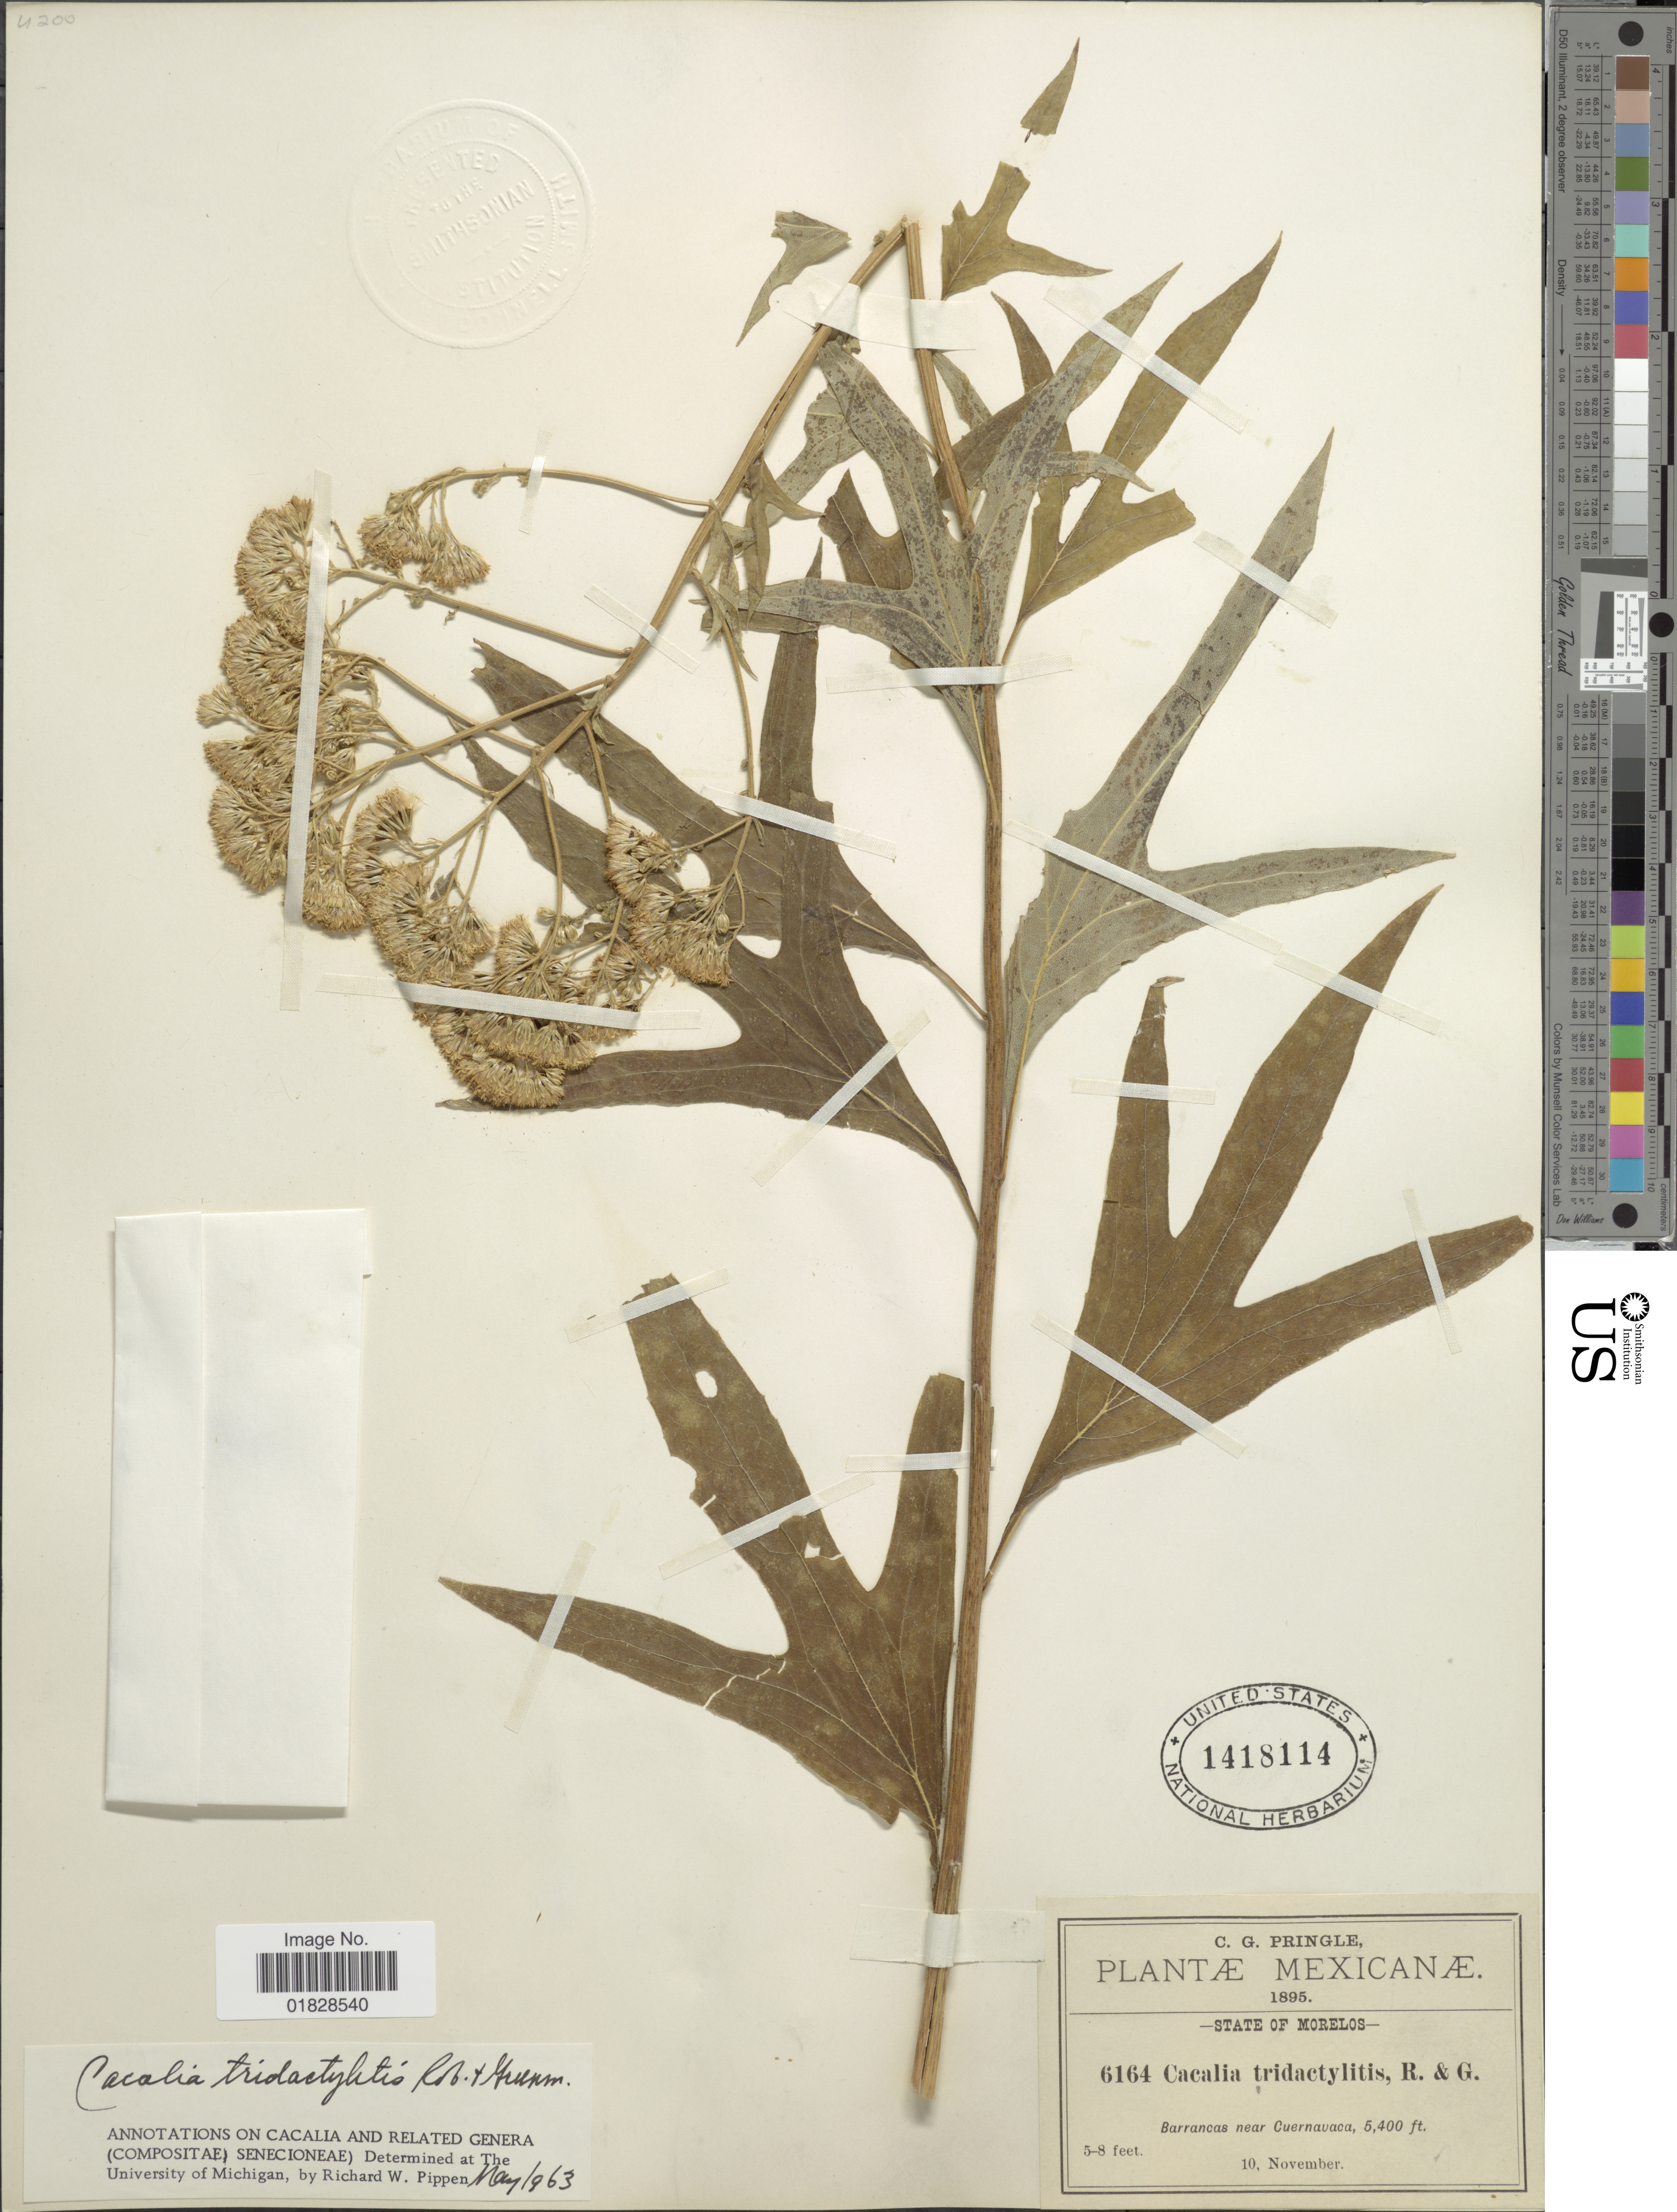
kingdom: Plantae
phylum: Tracheophyta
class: Magnoliopsida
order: Asterales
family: Asteraceae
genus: Digitacalia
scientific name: Digitacalia tridactylitis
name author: (B.L. Rob. & Greenm.) Pippen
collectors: C. G. Pringle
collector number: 6164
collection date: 1895-11-10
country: Mexico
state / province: Morelos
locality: State of Morelos. Barrancas near Cuernavaca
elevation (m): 1646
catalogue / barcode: US 1418114